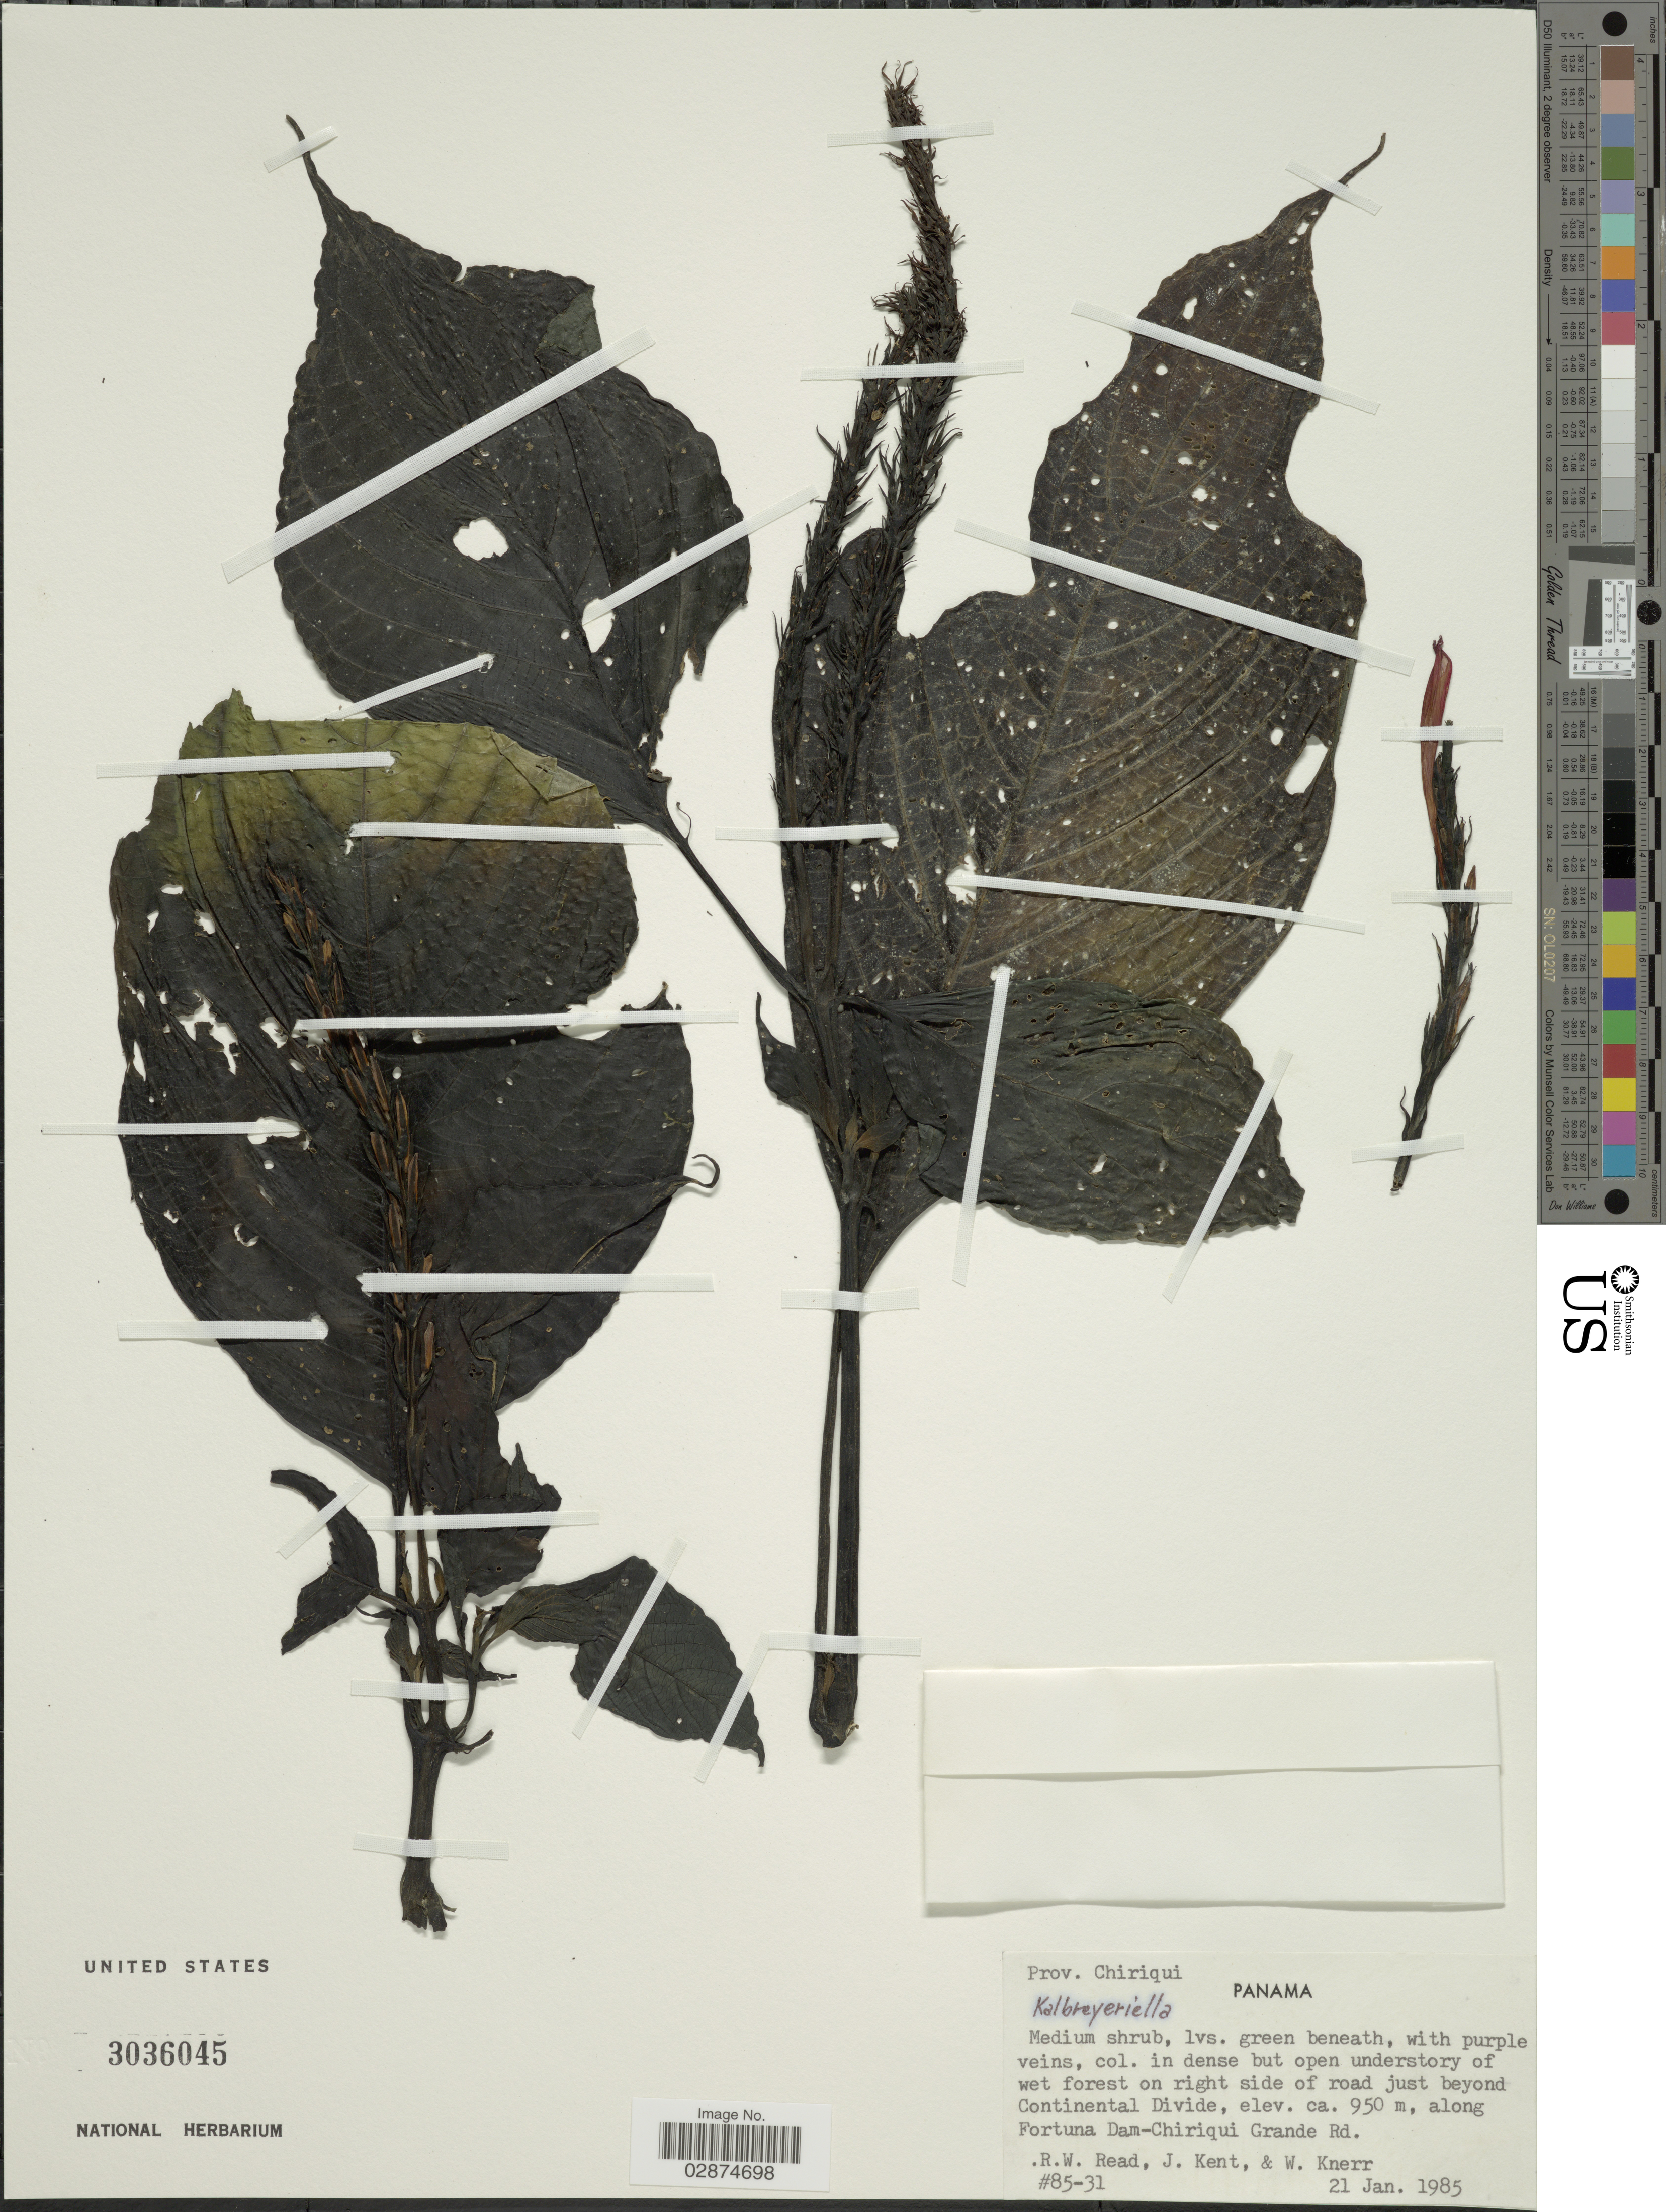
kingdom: Plantae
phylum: Tracheophyta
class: Magnoliopsida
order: Lamiales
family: Acanthaceae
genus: Kalbreyeriella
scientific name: Kalbreyeriella rostellata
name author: Lindau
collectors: R. W. Read, J. Kent & W. Knerr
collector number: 85-31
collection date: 1985-01-21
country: Panama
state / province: Chiriqui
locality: Wet forest on right side of road just beyond Continental Divide, along Fortuna Dam-Chiriqui Grande Rd.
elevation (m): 950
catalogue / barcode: US 3036045